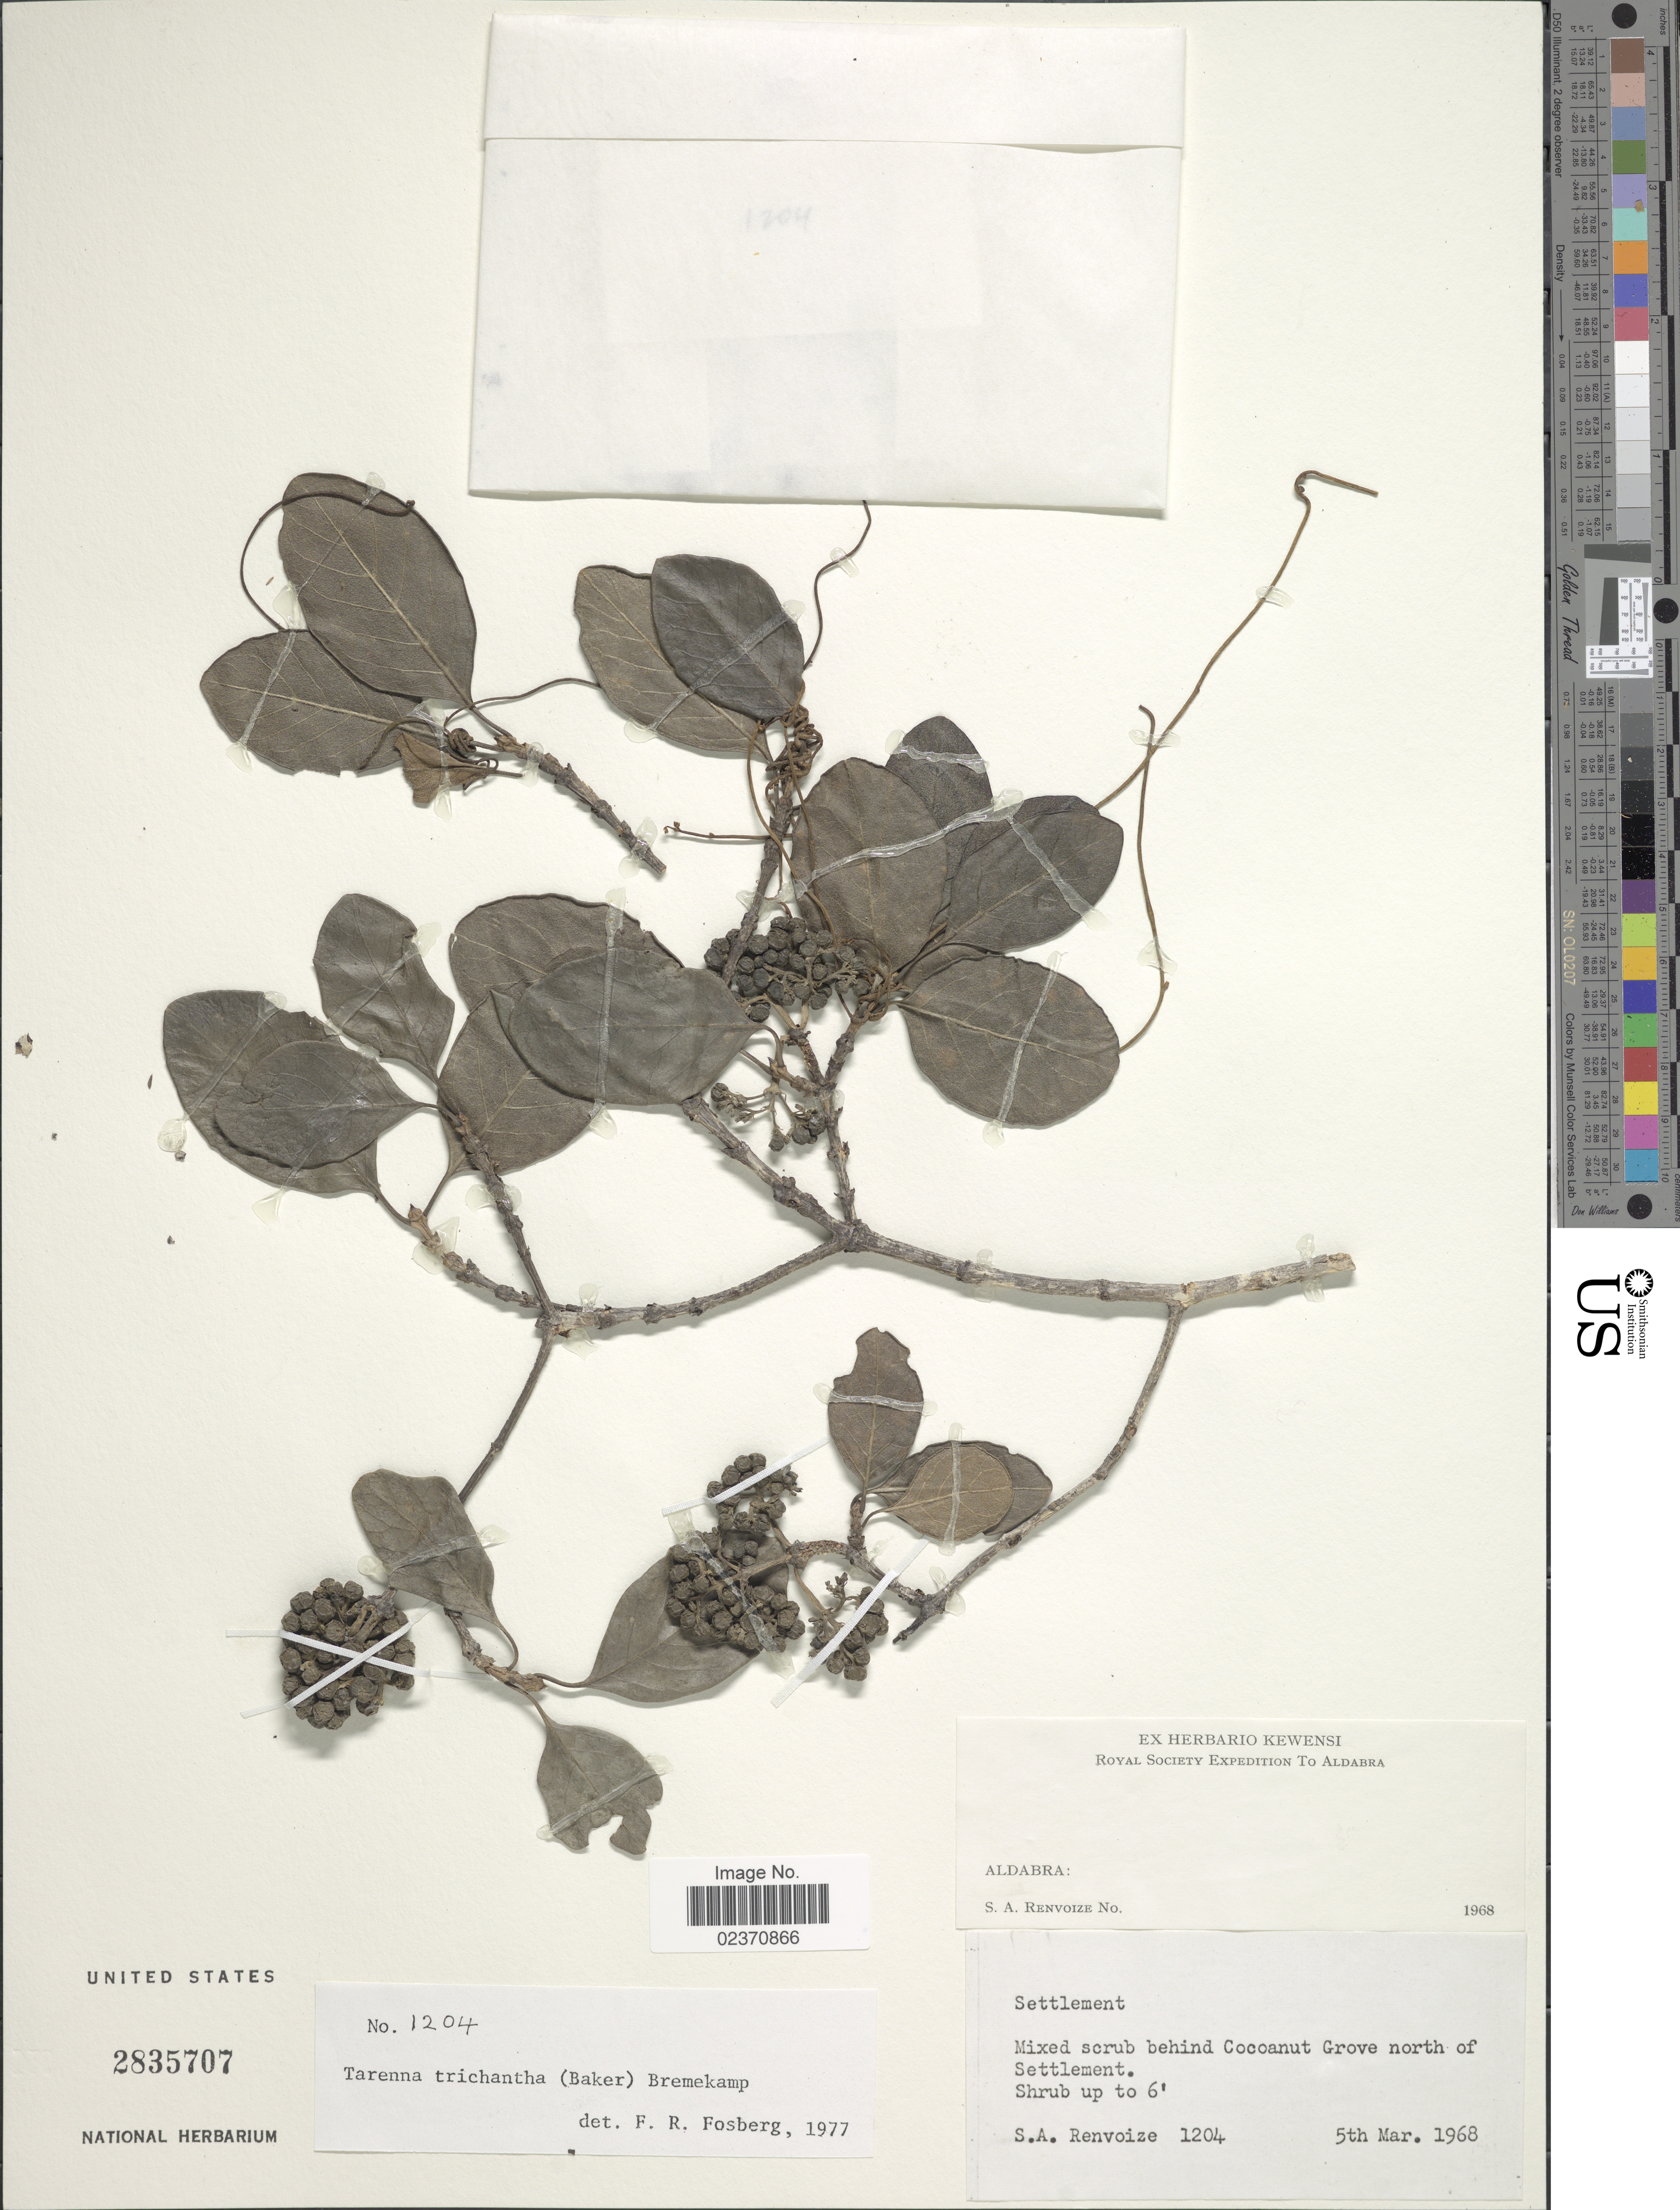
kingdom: Plantae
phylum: Tracheophyta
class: Magnoliopsida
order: Gentianales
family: Rubiaceae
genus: Paracephaelis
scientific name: Paracephaelis trichantha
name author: (Baker) De Block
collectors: S. A. Renvoize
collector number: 1204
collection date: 1968-03-05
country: Seychelles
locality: Aldabra, Mixed scrub behind Cocoaunut Grove north of Settlement.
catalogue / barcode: US 2835707